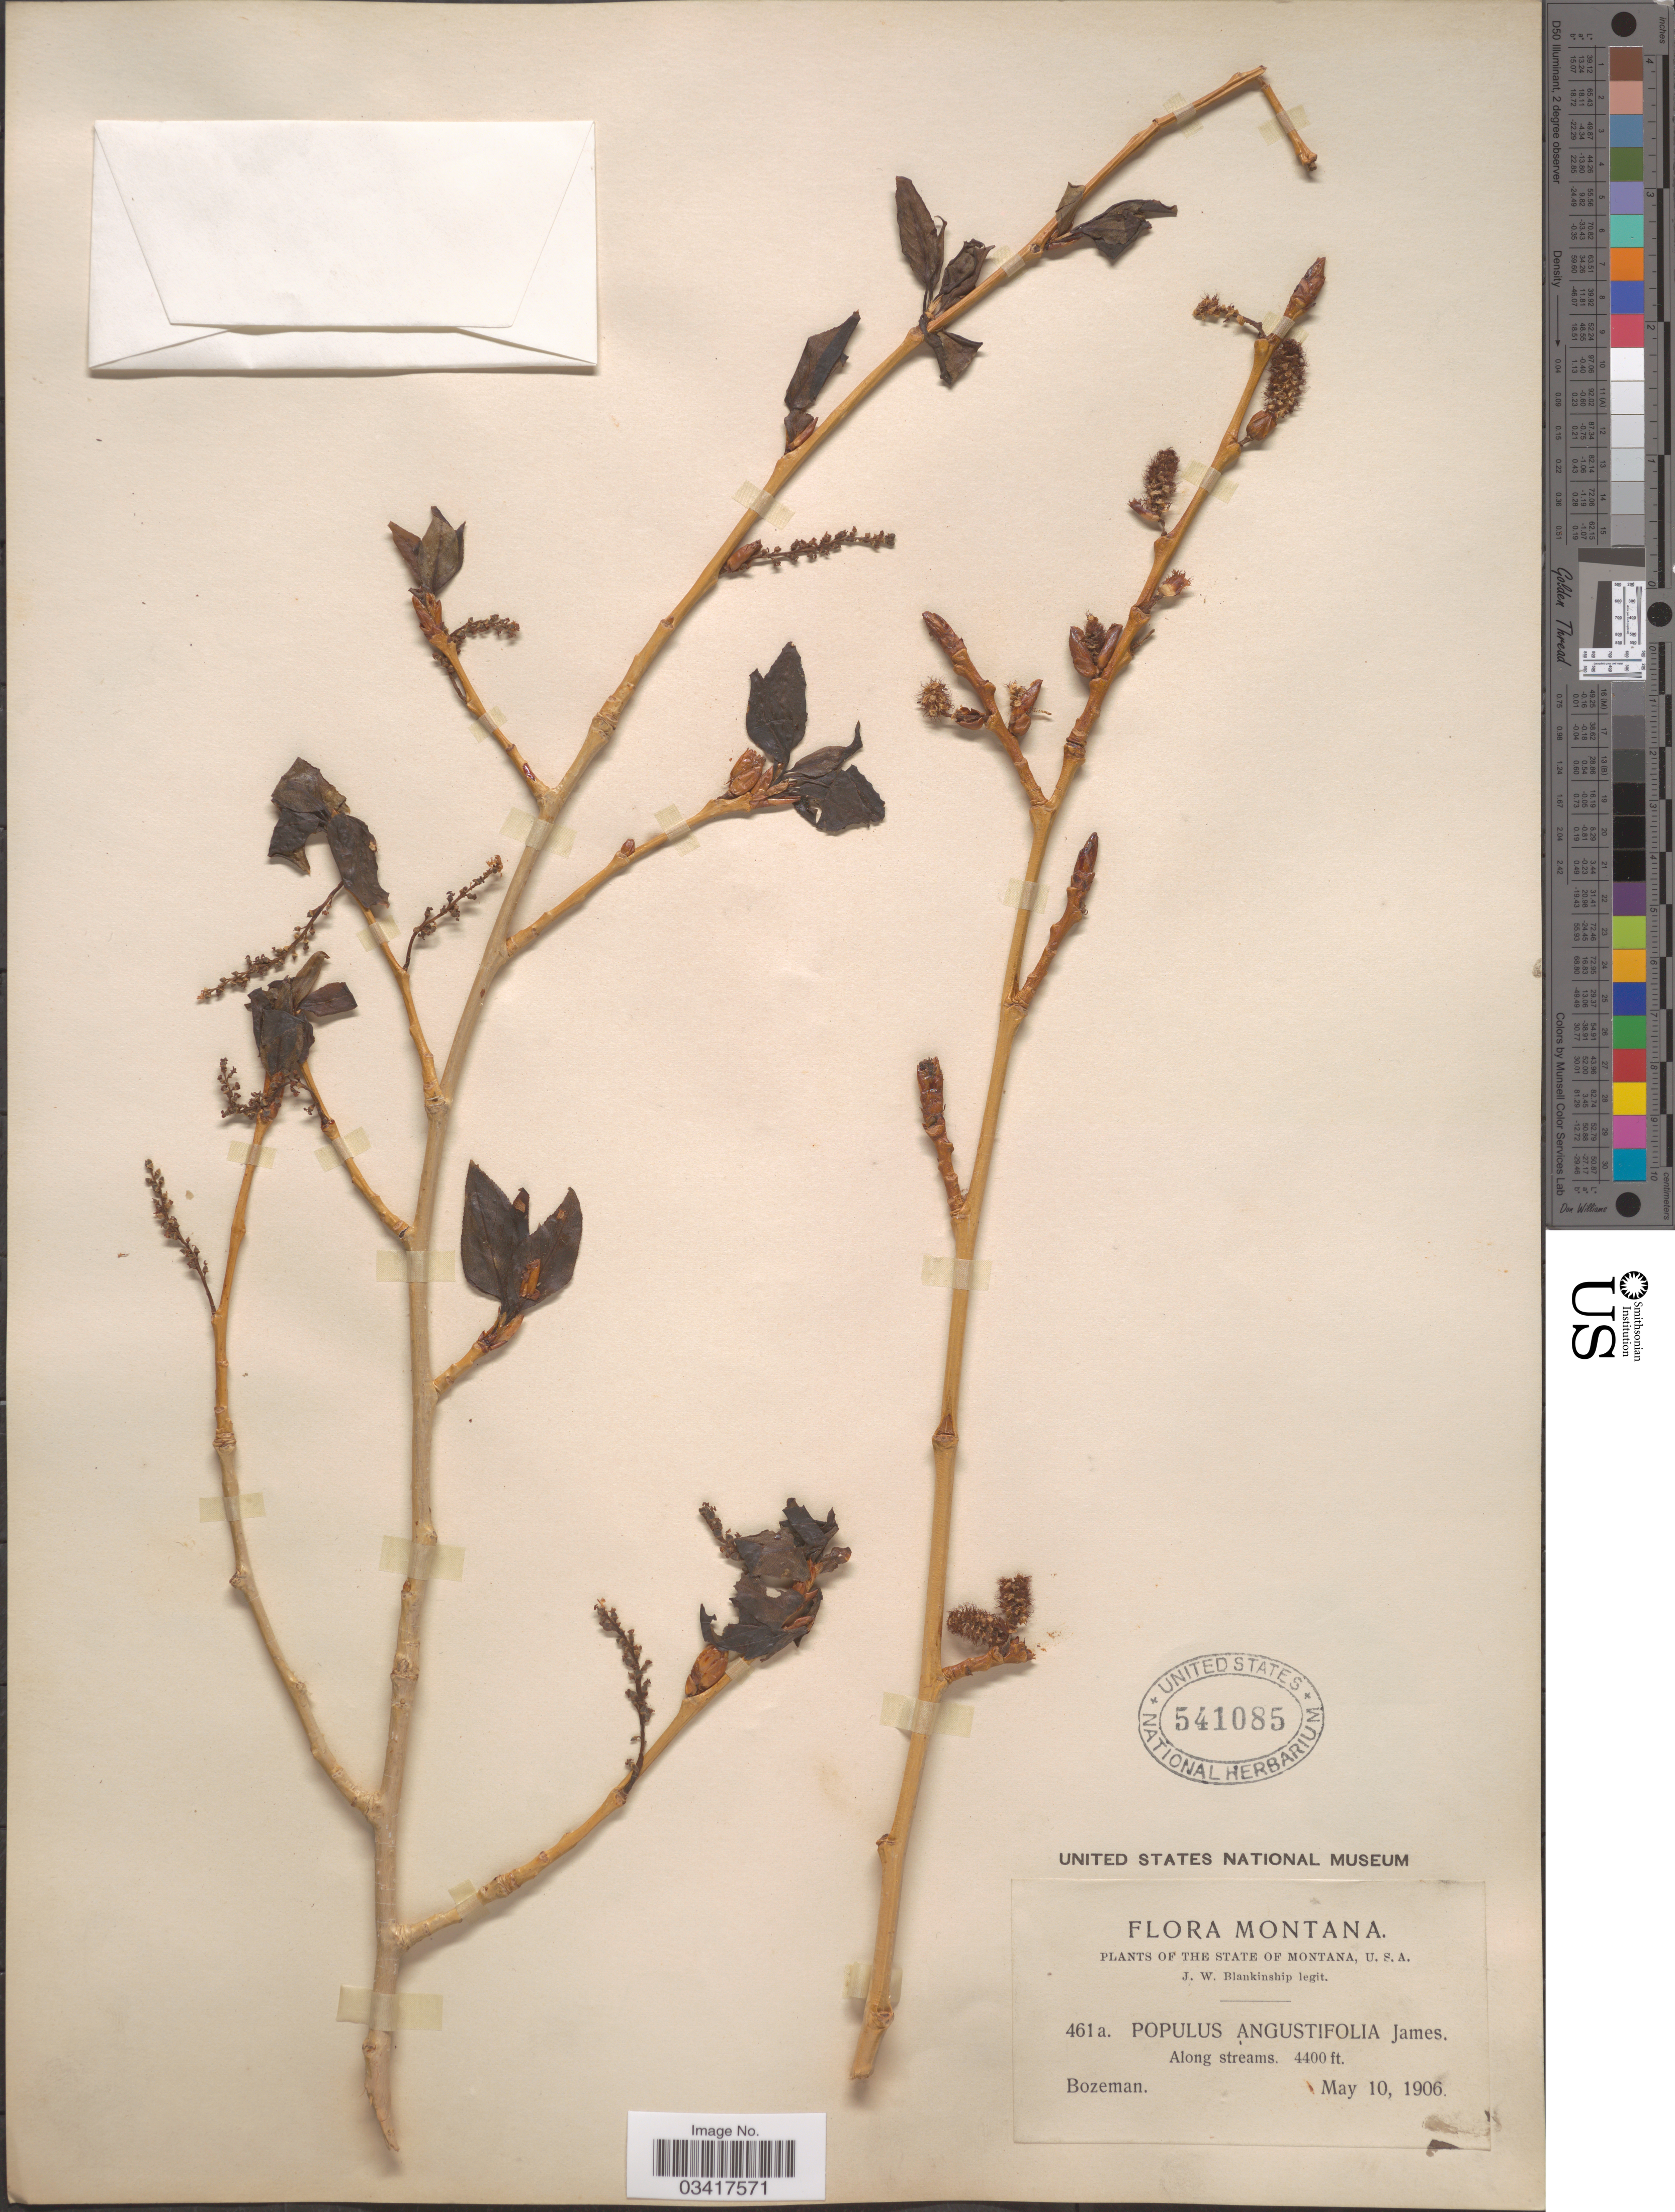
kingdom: Plantae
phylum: Tracheophyta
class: Magnoliopsida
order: Malpighiales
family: Salicaceae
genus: Populus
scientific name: Populus angustifolia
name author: E. James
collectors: J. W. Blankinship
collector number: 461a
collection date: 1906-05-10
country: United States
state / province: Montana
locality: Bozeman.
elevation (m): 1341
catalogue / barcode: US 541085